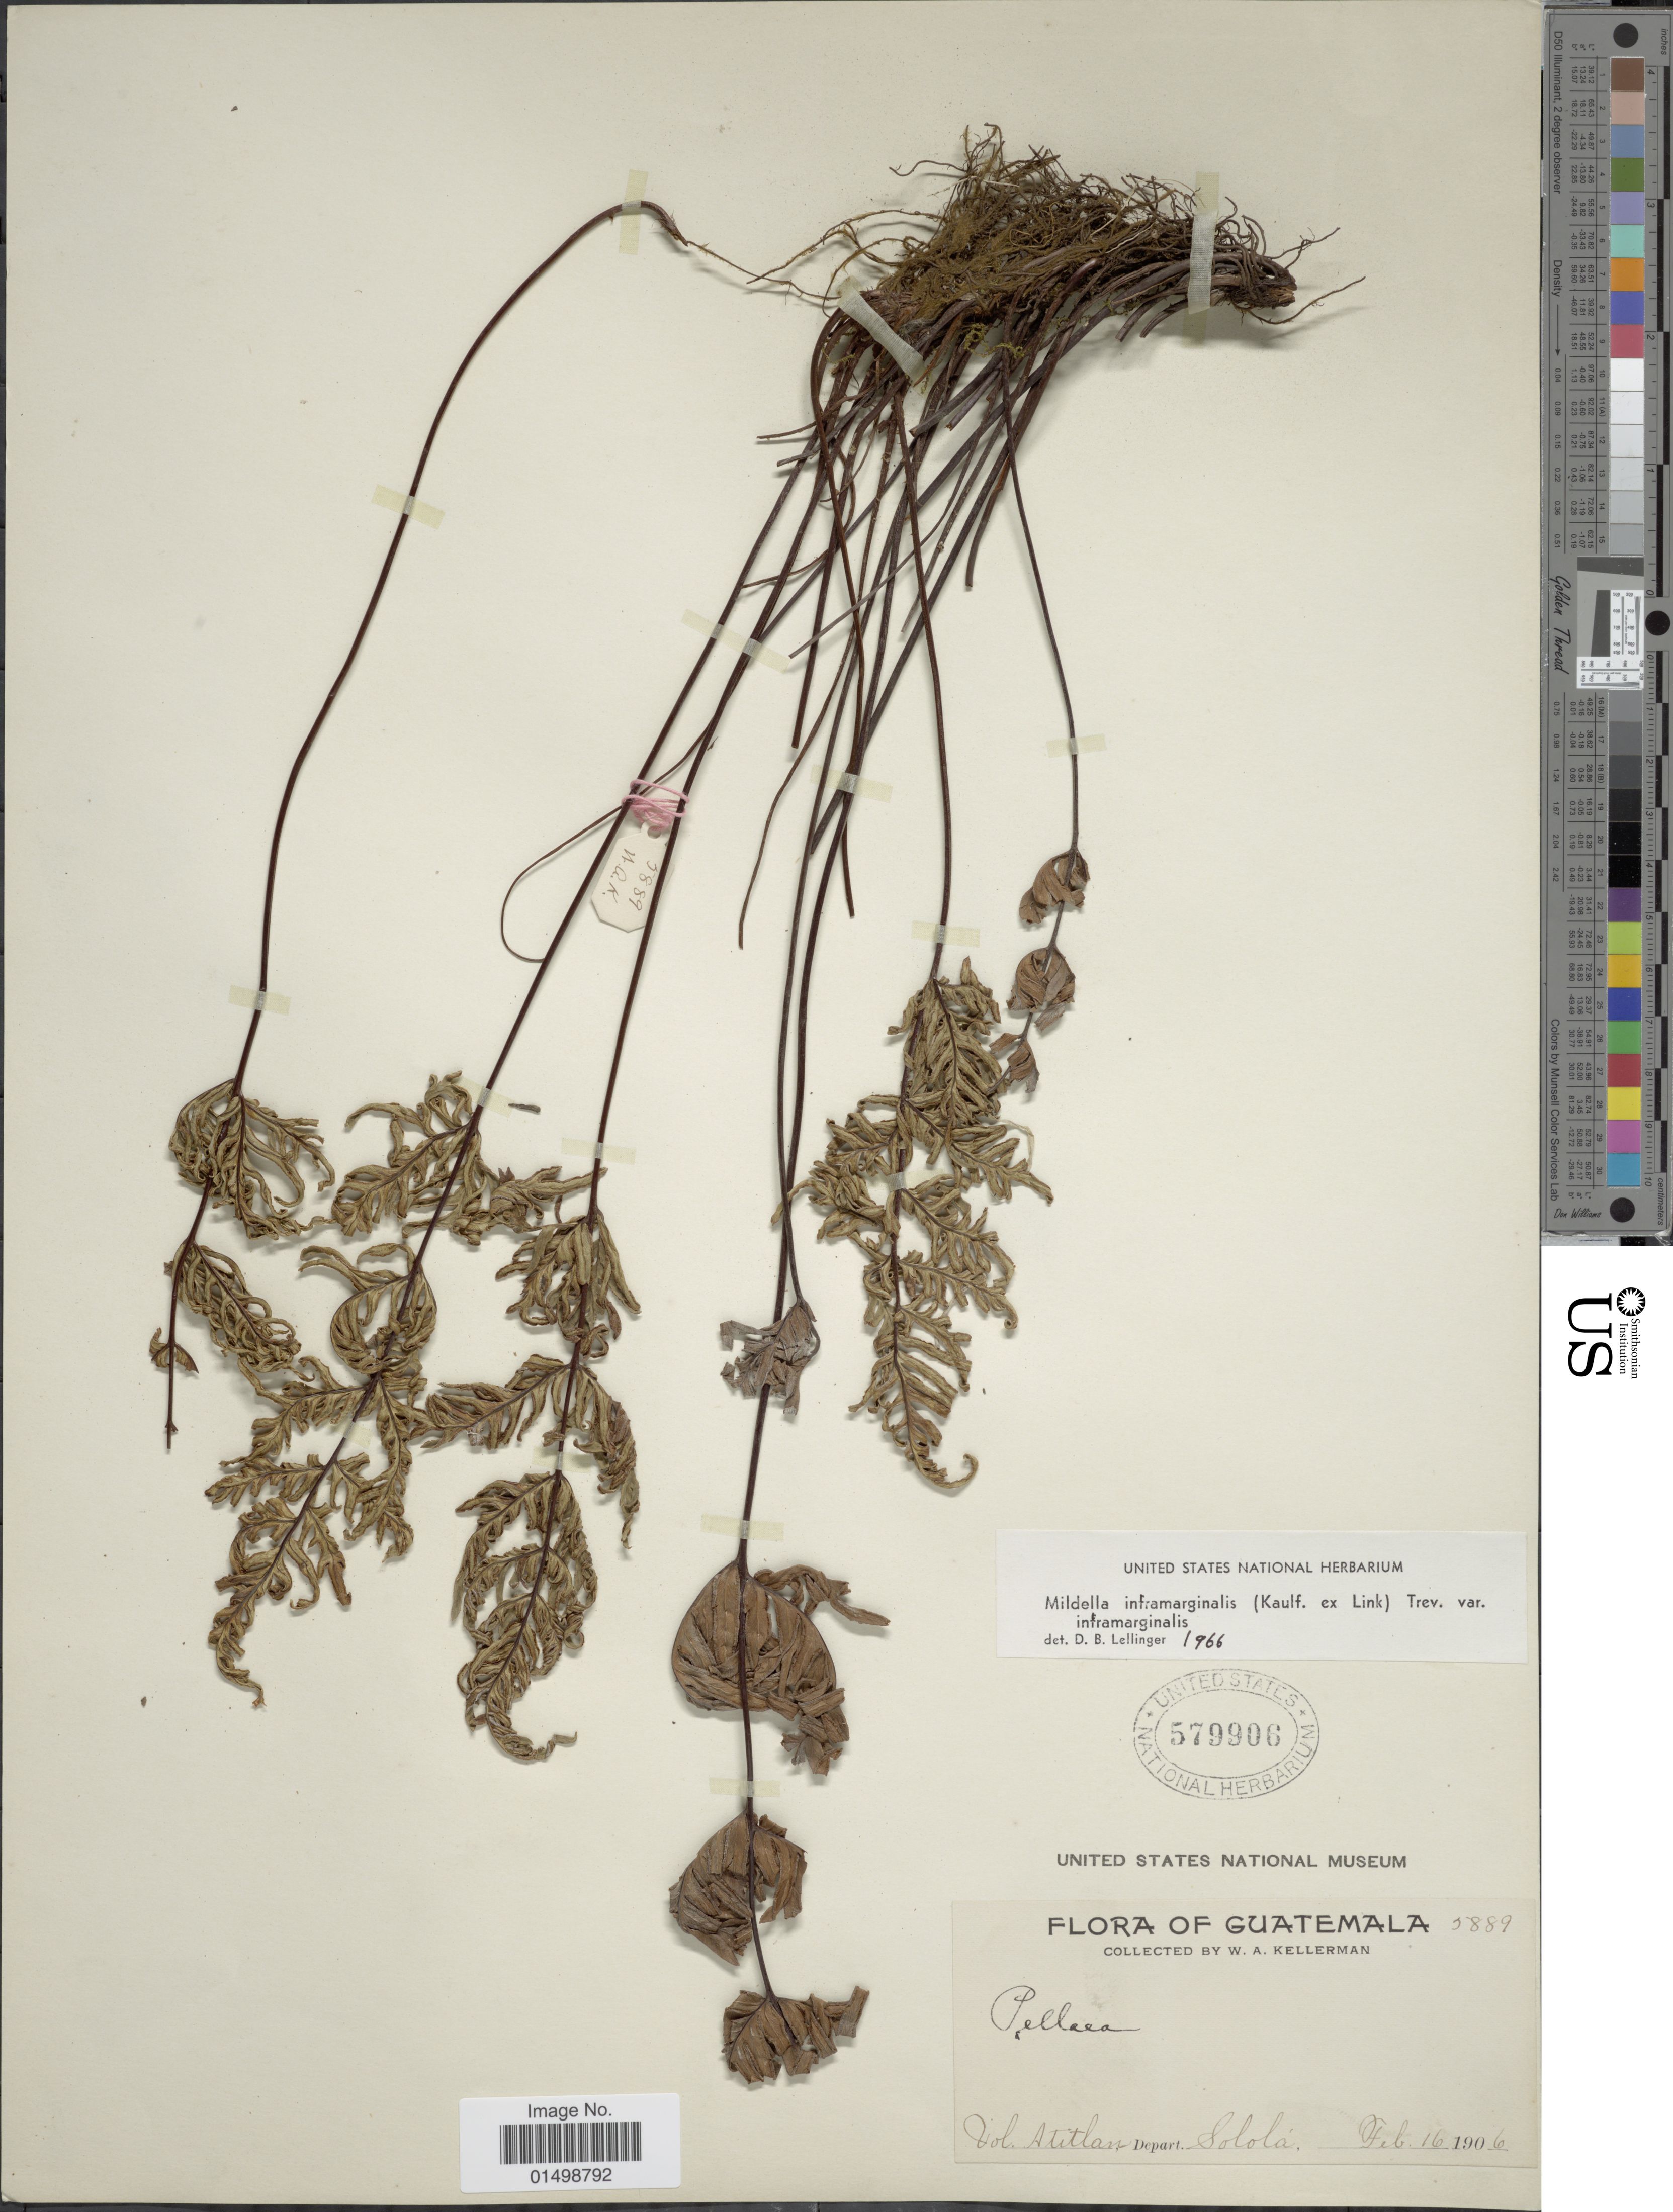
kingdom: Plantae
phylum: Tracheophyta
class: Polypodiopsida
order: Polypodiales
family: Pteridaceae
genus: Cheilanthes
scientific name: Cheilanthes intramarginalis var. intramarginalis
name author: (Kaulf.) Hook.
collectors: W. Kellerman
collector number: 5889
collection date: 1906-02-16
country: Guatemala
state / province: Sololá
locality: Vol. Atitlan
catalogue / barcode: US 579906